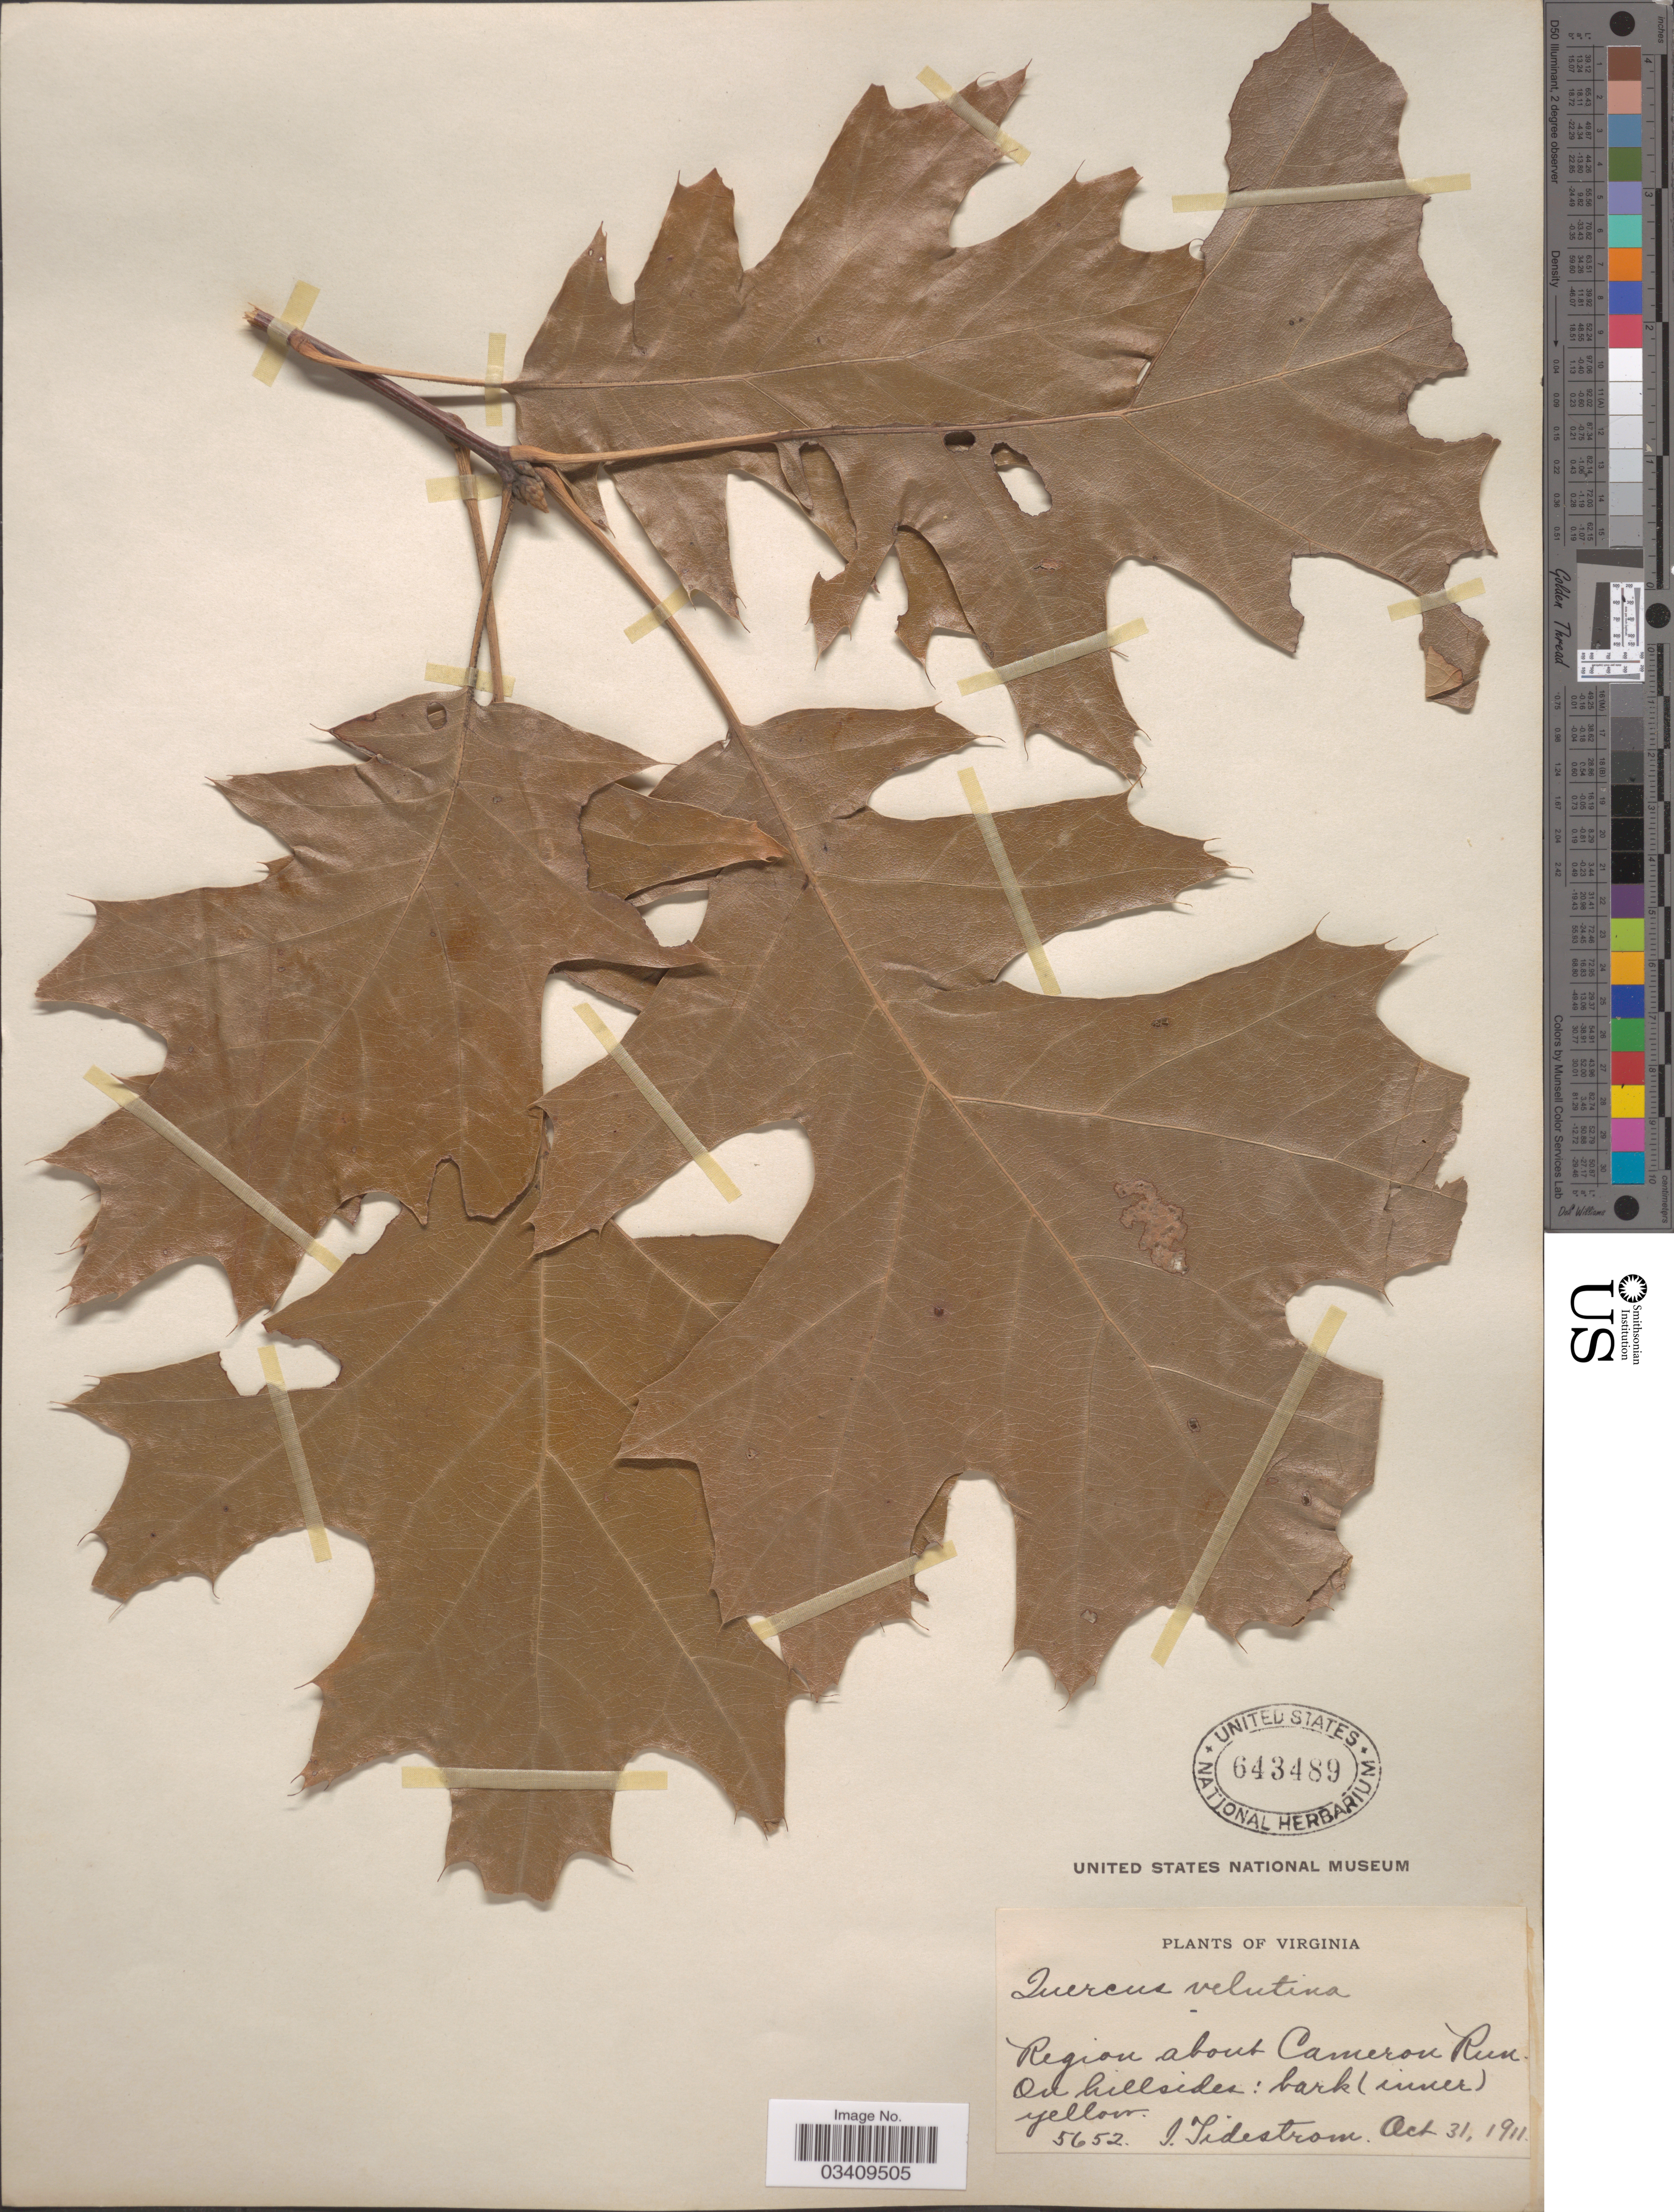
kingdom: Plantae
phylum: Tracheophyta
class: Magnoliopsida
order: Fagales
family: Fagaceae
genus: Quercus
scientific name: Quercus velutina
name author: Lam.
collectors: I. F. Tidestrom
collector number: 5652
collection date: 1911-10-31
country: United States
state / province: Virginia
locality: Region about Cameron Run.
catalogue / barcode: US 643489